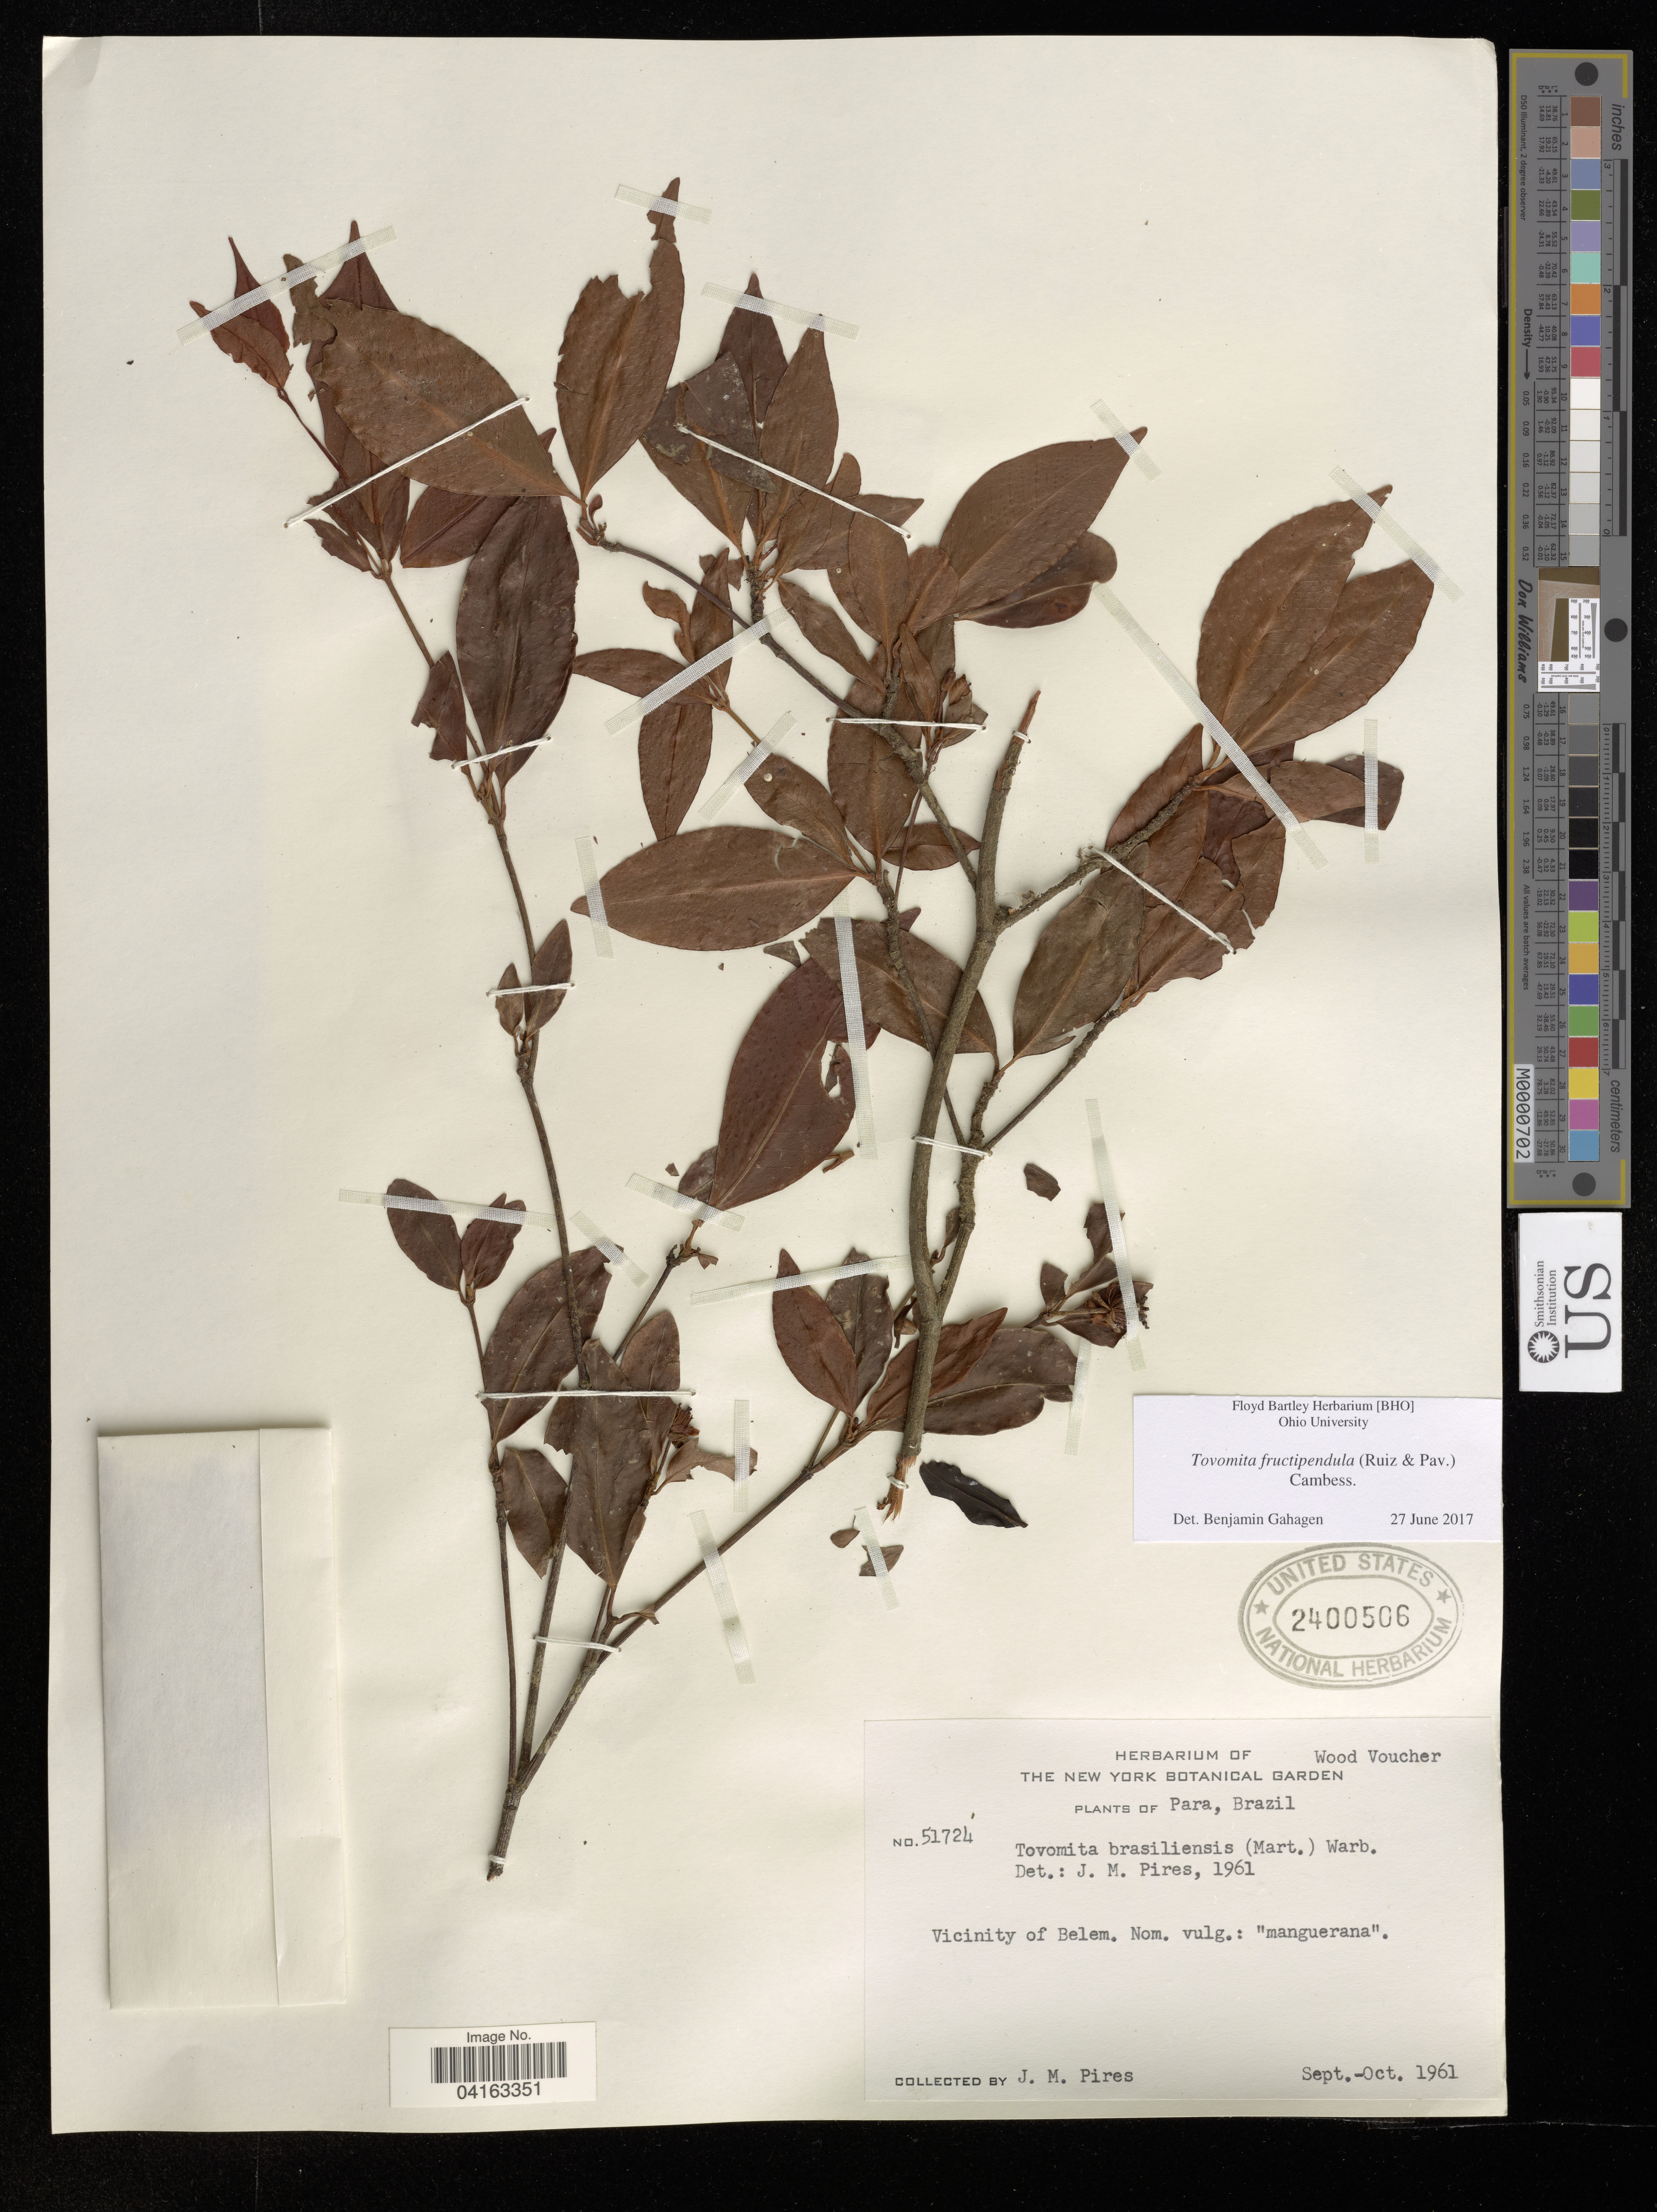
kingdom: Plantae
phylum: Tracheophyta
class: Magnoliopsida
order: Malpighiales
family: Clusiaceae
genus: Tovomita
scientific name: Tovomita fructipendula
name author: (Ruiz & Pav.) Cambess.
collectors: J. M. Pires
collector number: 51724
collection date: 1961-09/1961-10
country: Brazil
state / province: Pará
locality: Vicinity of Belem.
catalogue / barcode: US 2400506